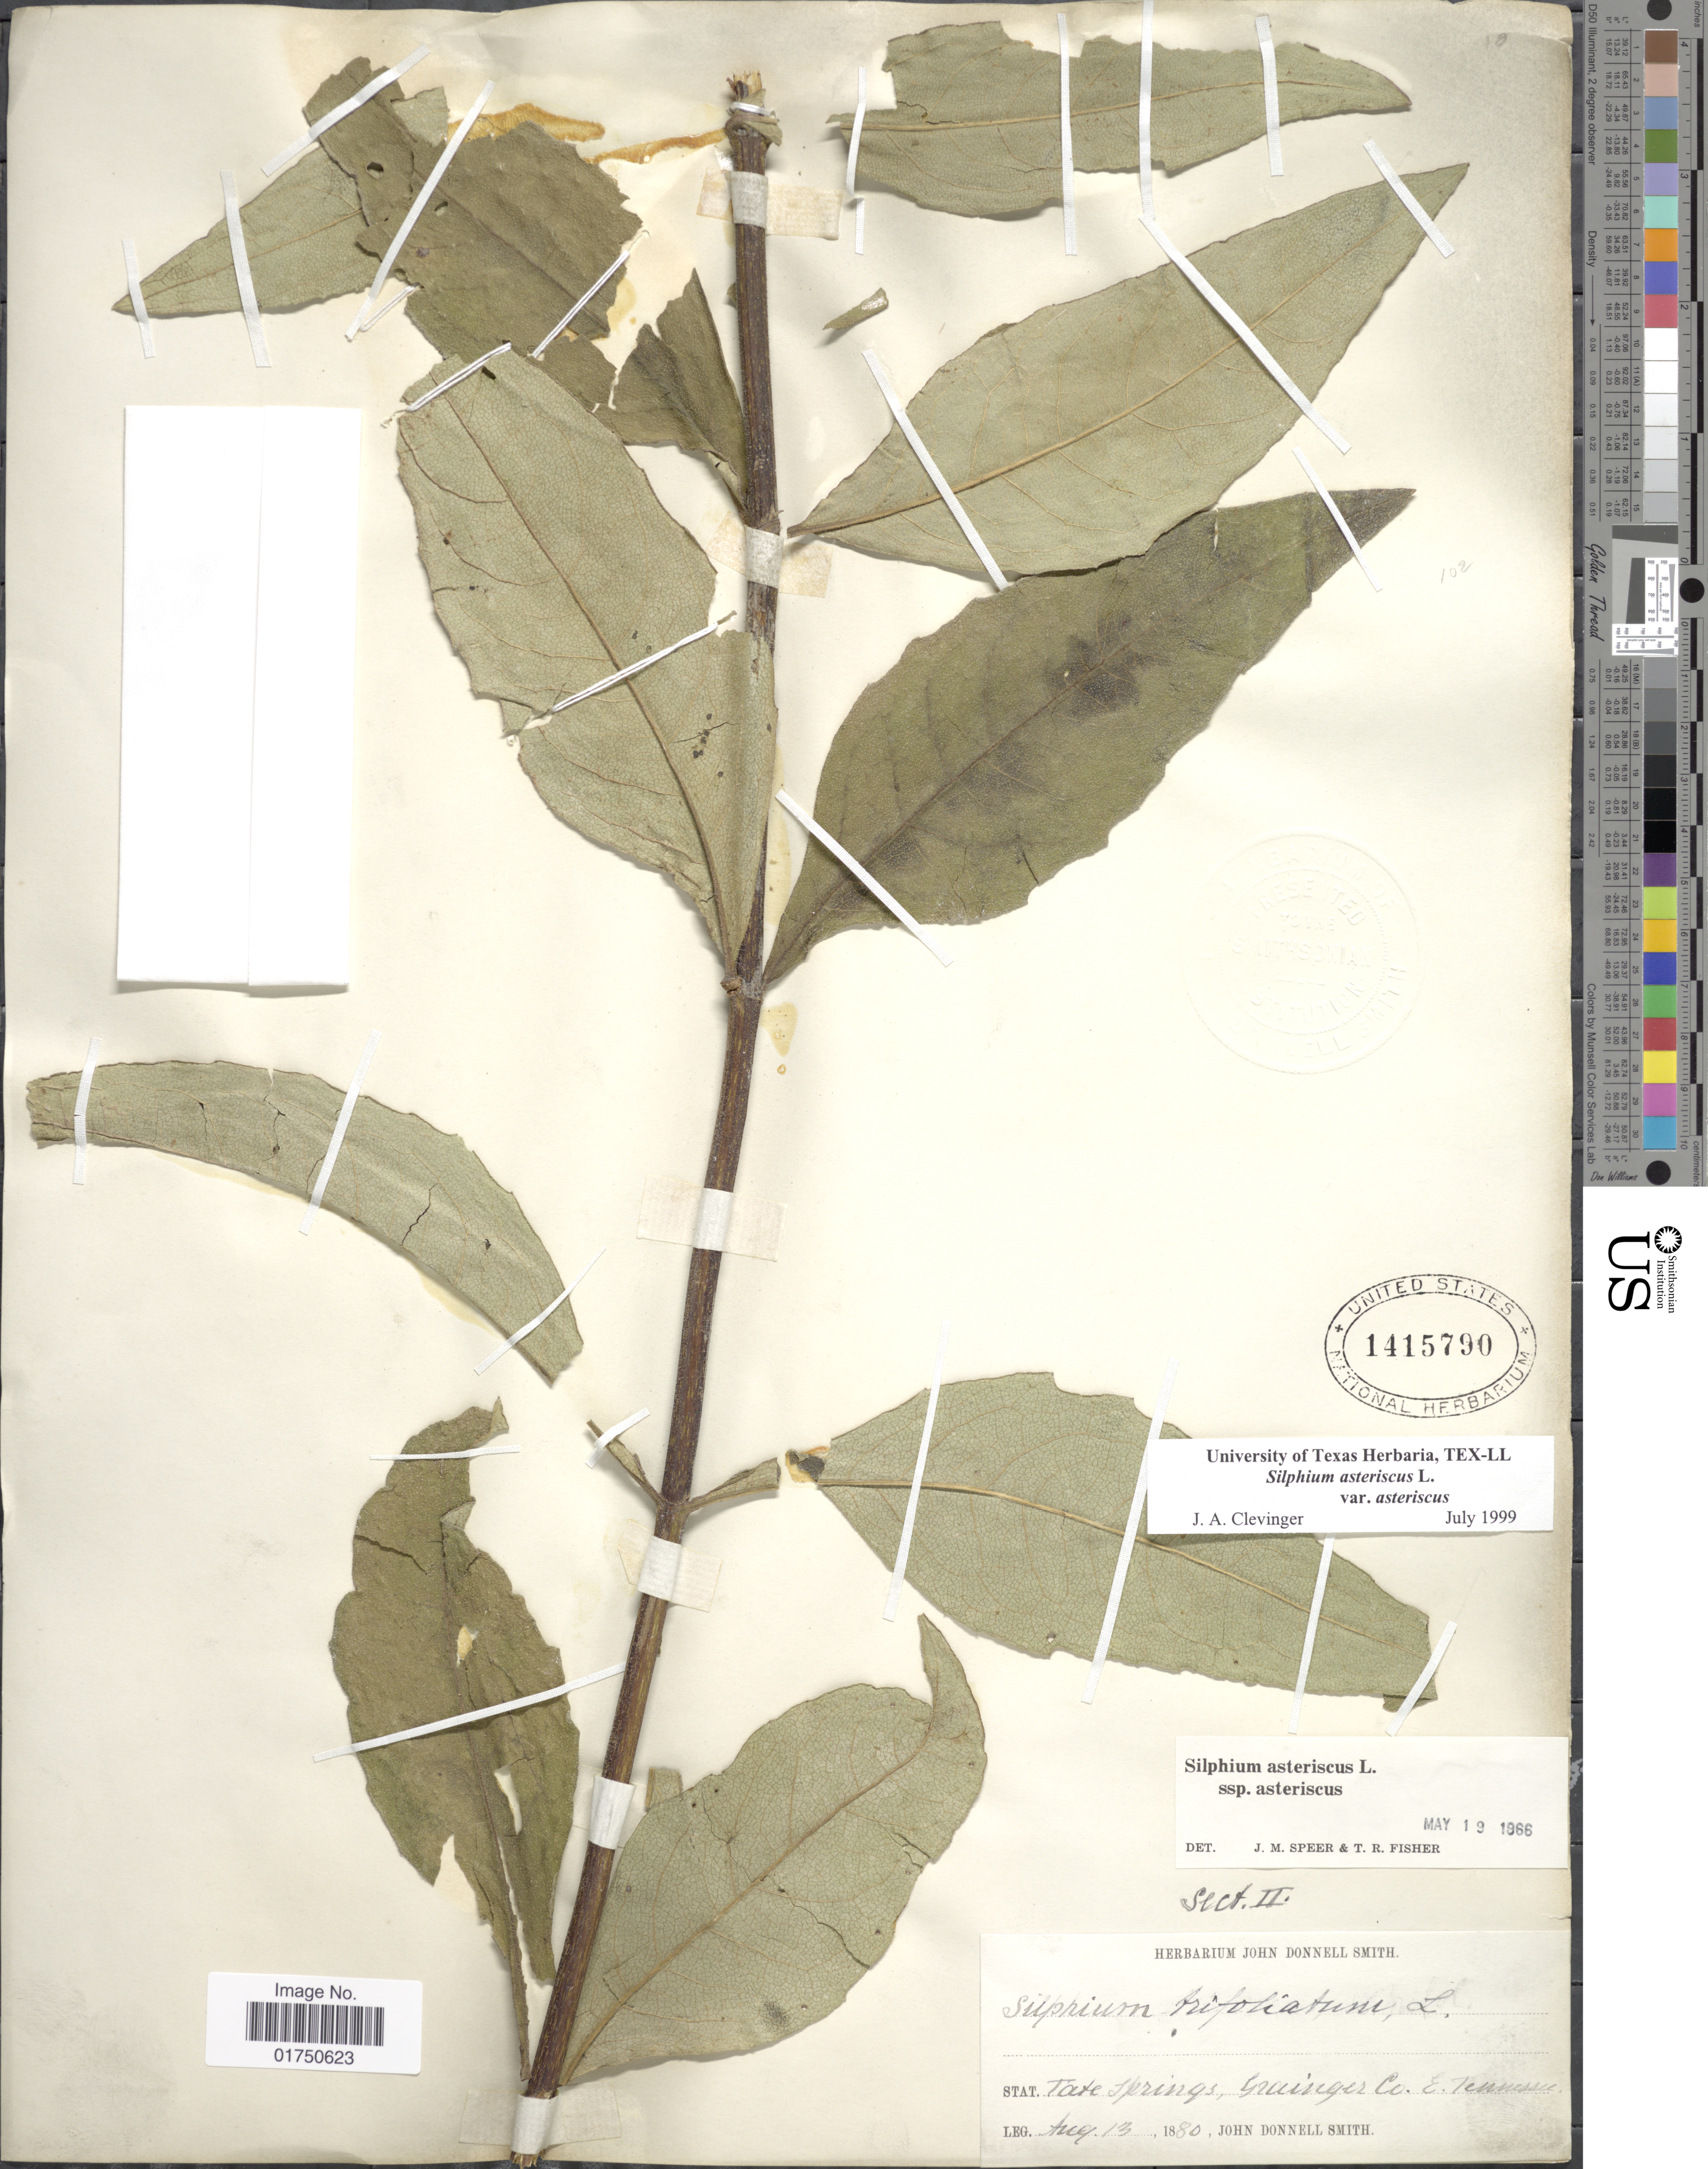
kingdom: Plantae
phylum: Tracheophyta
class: Magnoliopsida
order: Asterales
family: Asteraceae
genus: Silphium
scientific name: Silphium asteriscus var. asteriscus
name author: L.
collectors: J. Donnell Smith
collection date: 1880-08-13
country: United States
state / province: Tennessee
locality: Tate Springs, Grainger Co., E. Tennessee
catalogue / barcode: US 1415790